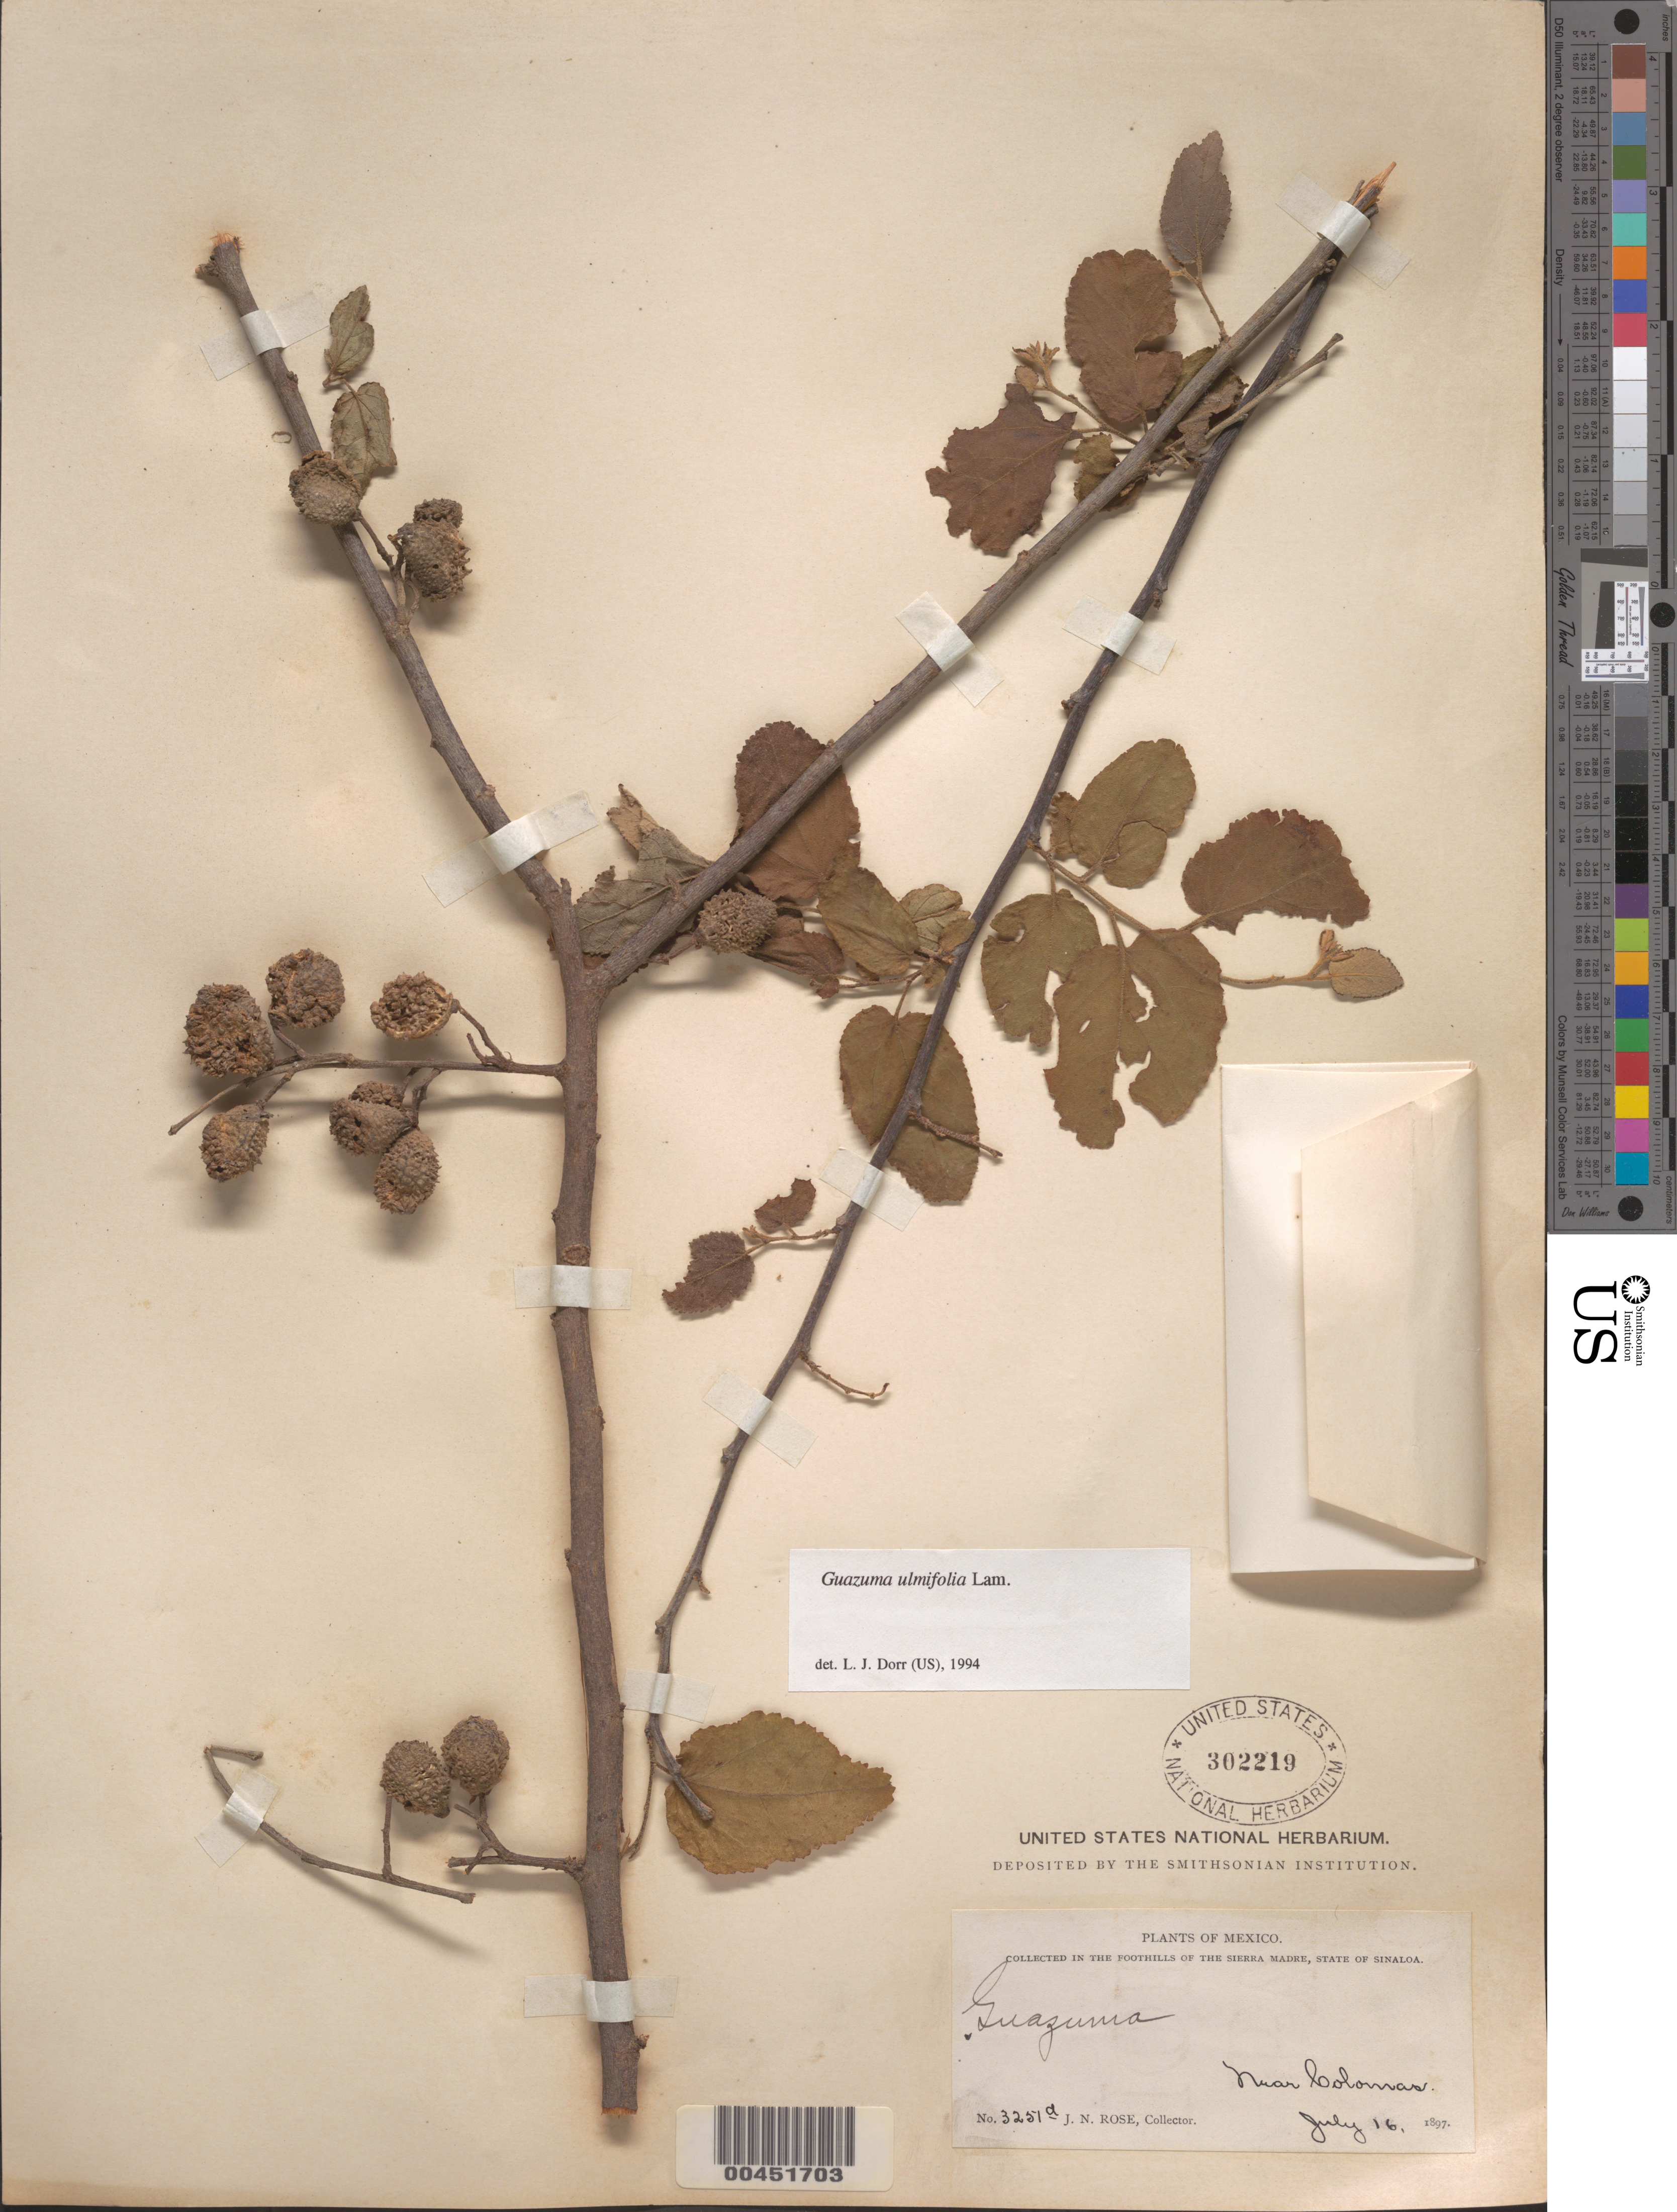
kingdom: Plantae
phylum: Tracheophyta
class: Magnoliopsida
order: Malvales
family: Malvaceae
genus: Guazuma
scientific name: Guazuma ulmifolia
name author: Lam.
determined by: Dorr, L. J., (BOT), Smithsonian Institution - National Museum of Natural History (UNITED STATES)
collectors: J. N. Rose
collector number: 3251b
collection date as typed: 16 Jul 1897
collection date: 1897-07-16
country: Mexico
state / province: Sinaloa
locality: Near Colomas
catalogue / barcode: US 302219